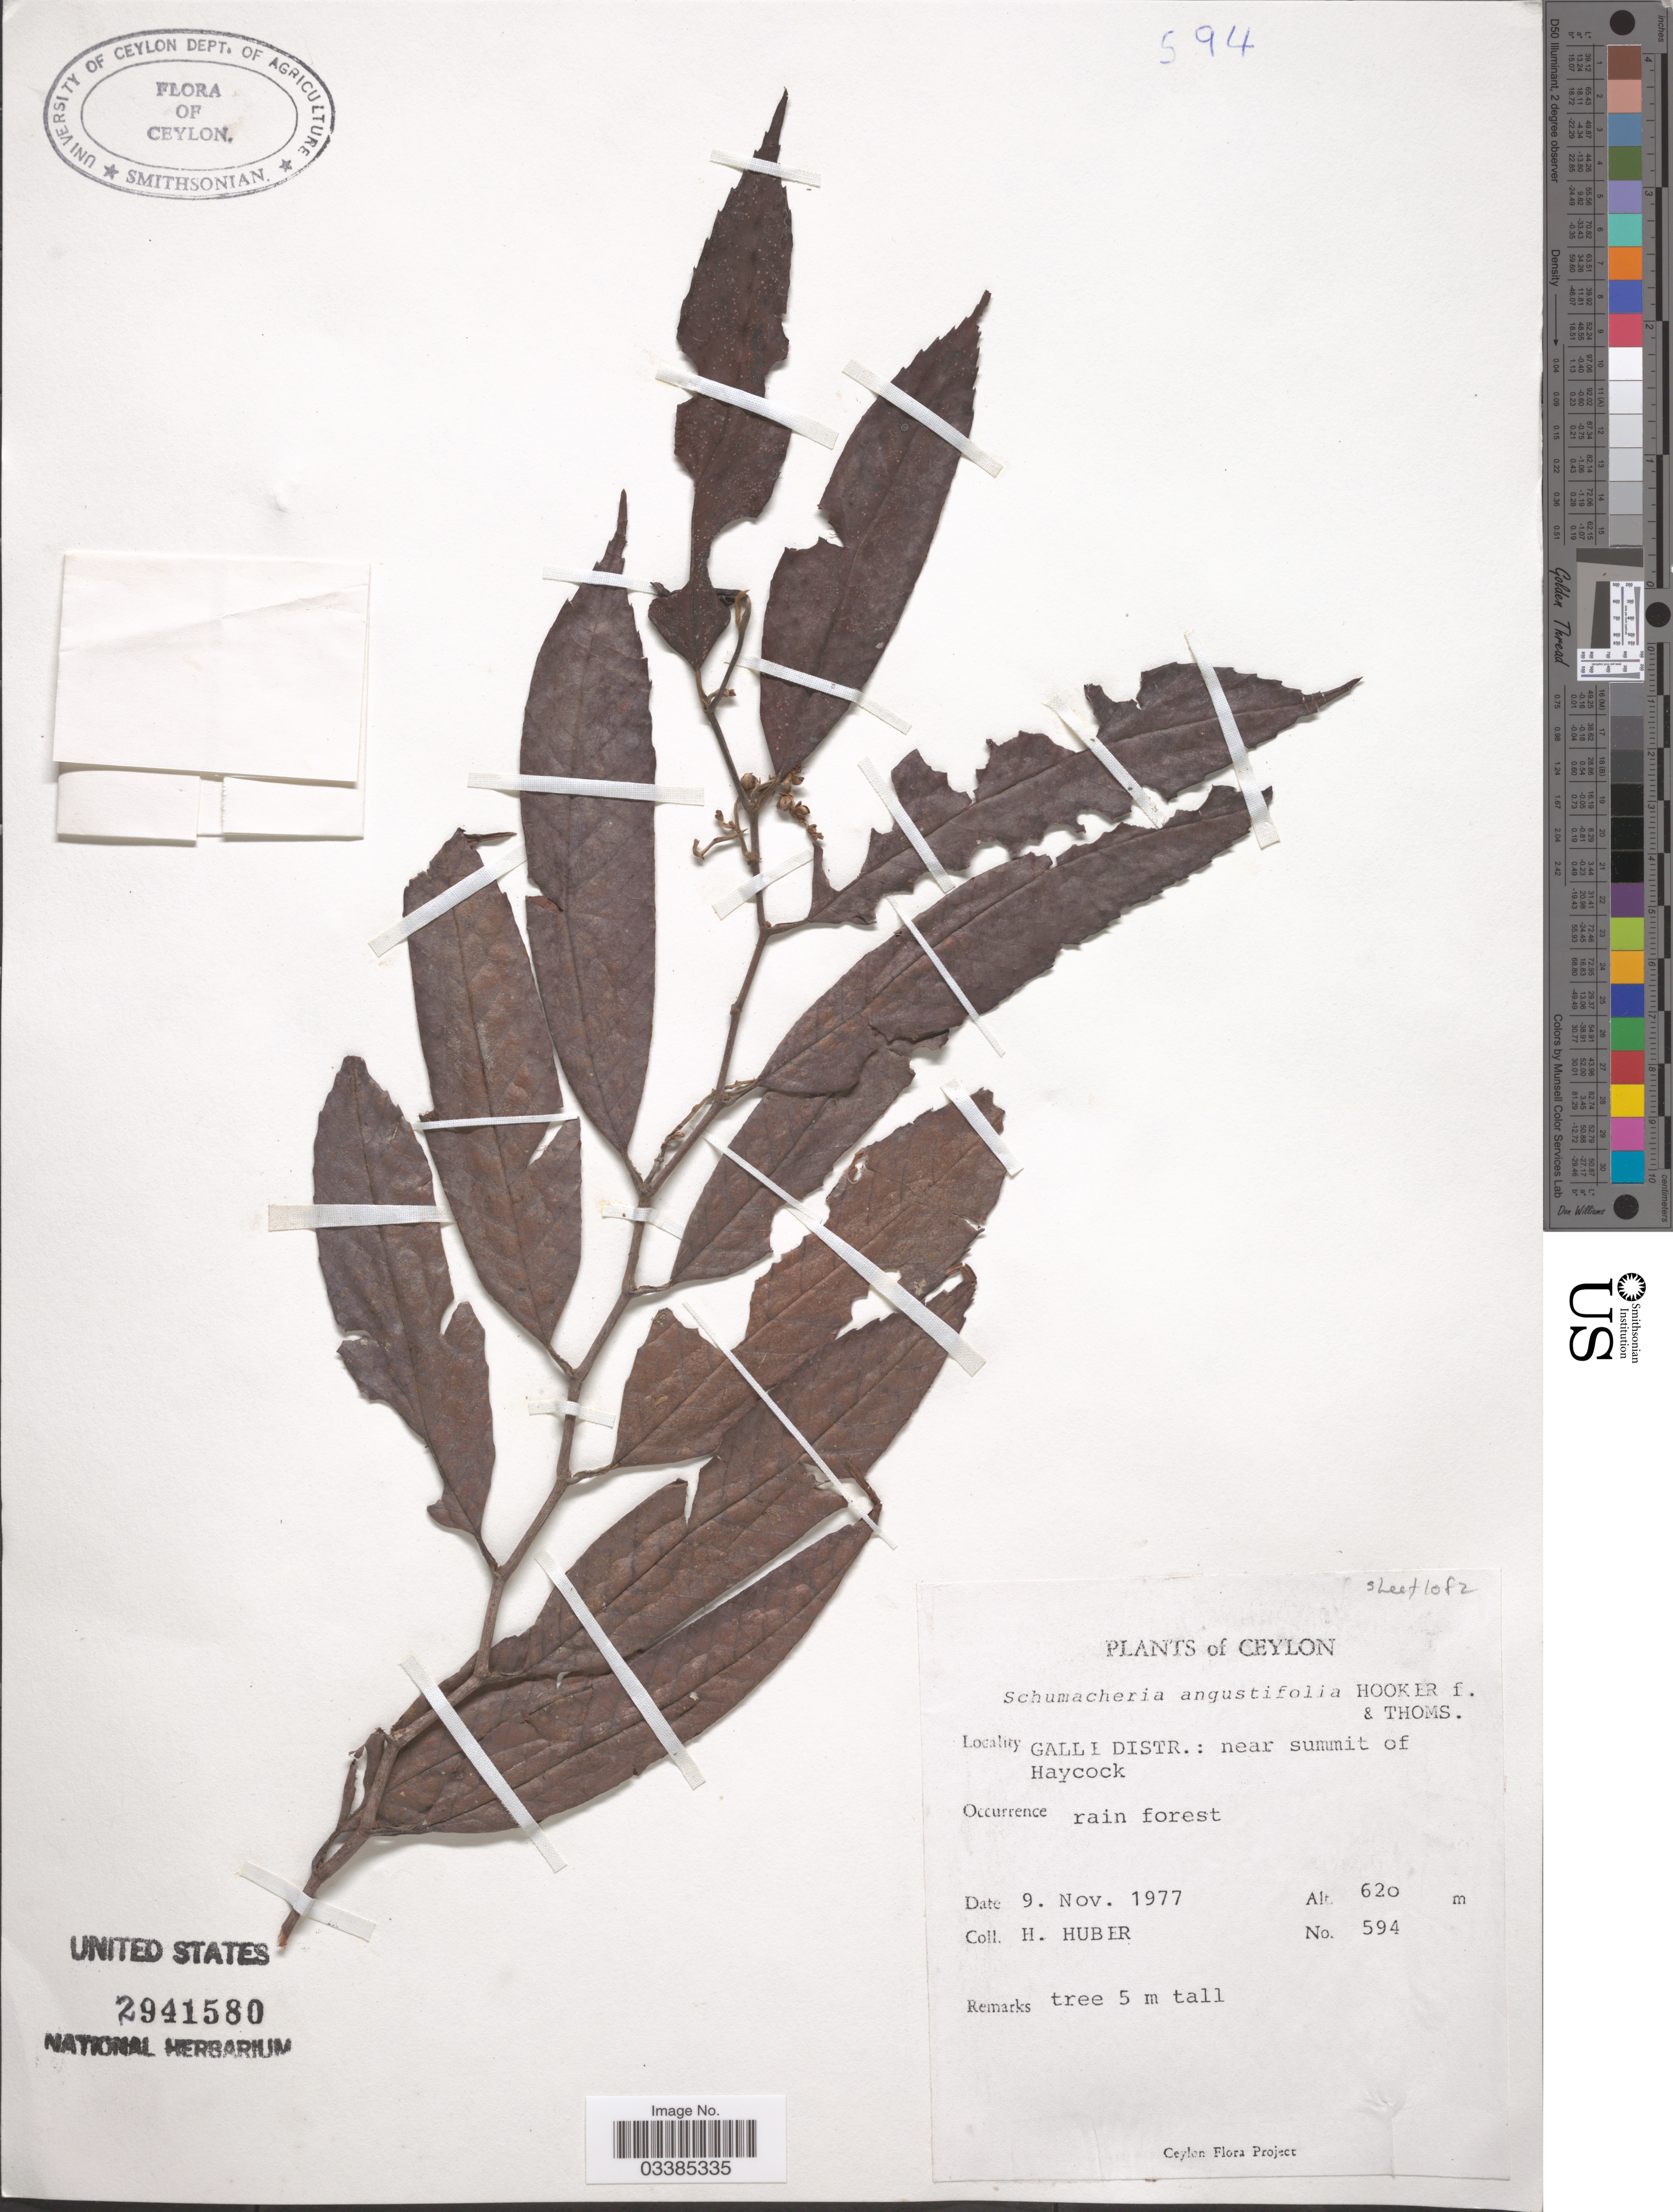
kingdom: Plantae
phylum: Tracheophyta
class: Magnoliopsida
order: Dilleniales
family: Dilleniaceae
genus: Schumacheria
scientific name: Schumacheria angustifolia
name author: Hook. f. & Thomson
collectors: H. Huber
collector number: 594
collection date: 1977-11-09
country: Sri Lanka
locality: Ceylon. Galle Distr.: near summit of Haycock.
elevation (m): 620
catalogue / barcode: US 2941580